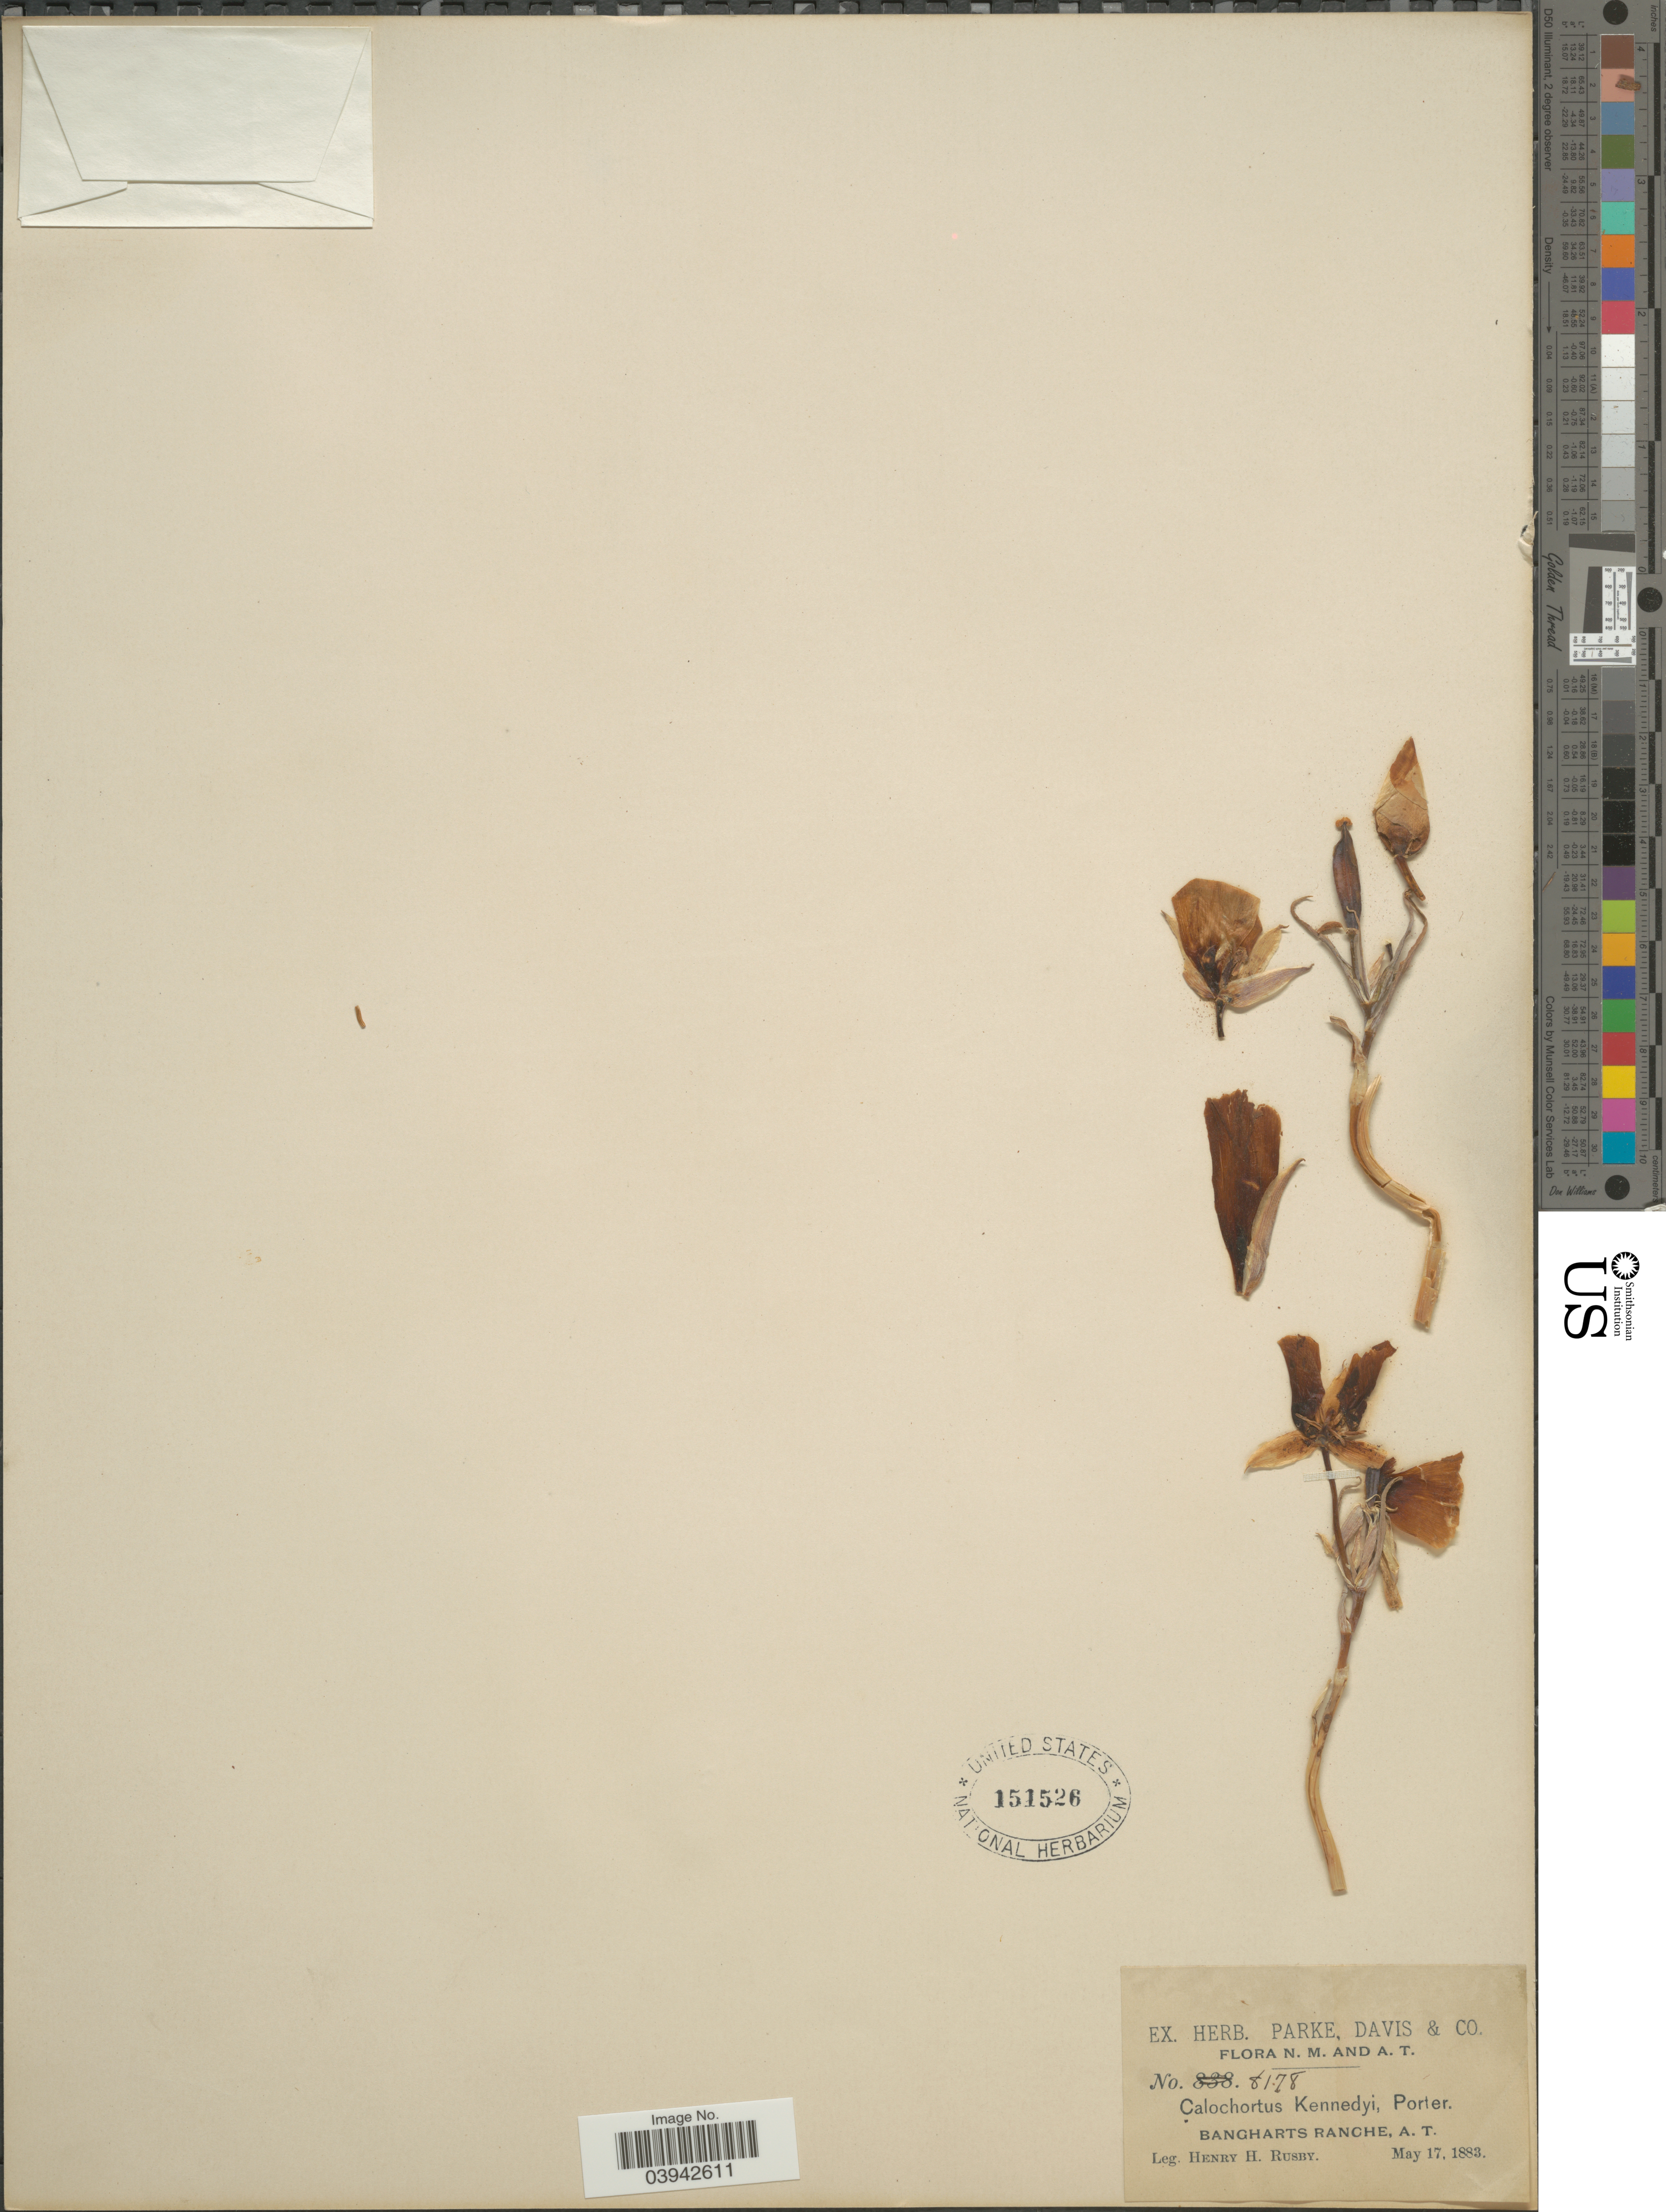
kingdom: Plantae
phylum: Tracheophyta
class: Liliopsida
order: Liliales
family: Liliaceae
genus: Calochortus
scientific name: Calochortus kennedyi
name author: Porter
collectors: H. H. Rusby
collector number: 6178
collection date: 1883-05-17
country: United States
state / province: Arizona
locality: Bangharts Ranche.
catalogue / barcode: US 151526